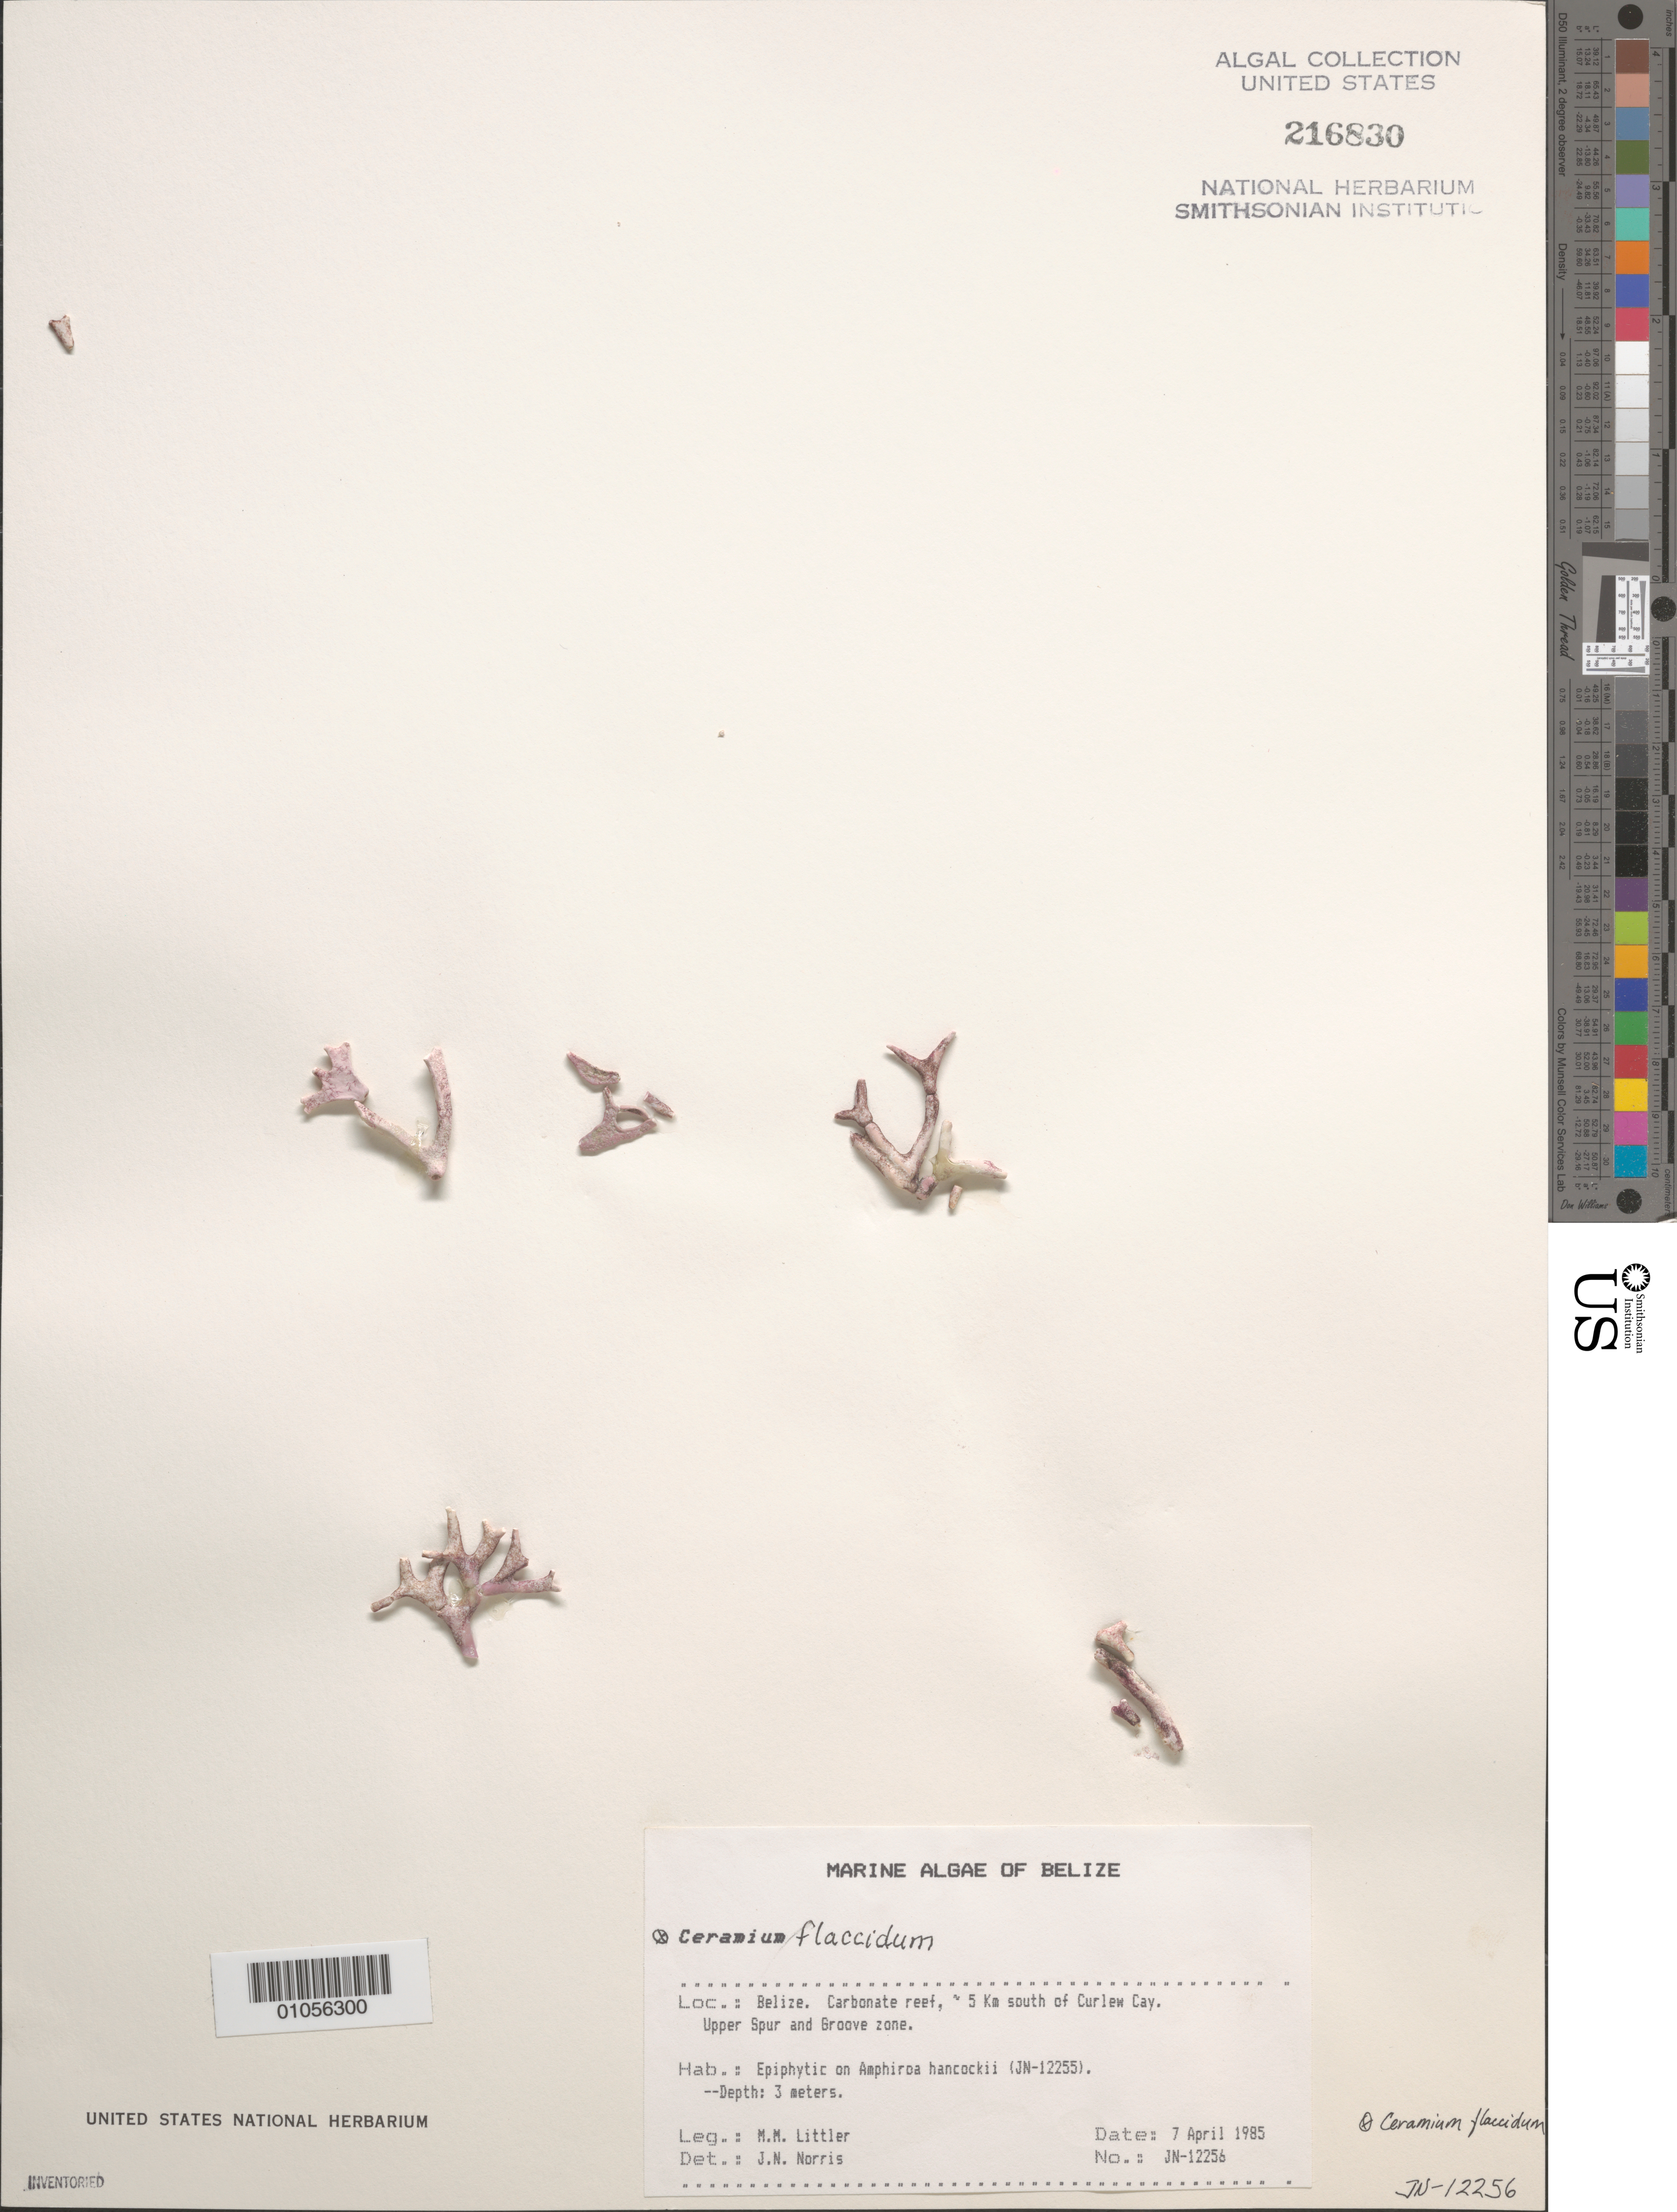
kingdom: Plantae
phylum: Rhodophyta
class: Florideophyceae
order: Ceramiales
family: Ceramiaceae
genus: Gayliella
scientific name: Gayliella flaccida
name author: (Harv. ex Kütz.) T.O. Cho & L.M. McIvor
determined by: Algae name updating Project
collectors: M. M. Littler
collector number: JN-12256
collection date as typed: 07 Apr 1985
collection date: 1985-04-07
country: Belize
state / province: Stann Creek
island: Curlew Cay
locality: Carbonate reef ca. 5 km south of Curlew Cay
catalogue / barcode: US 216830